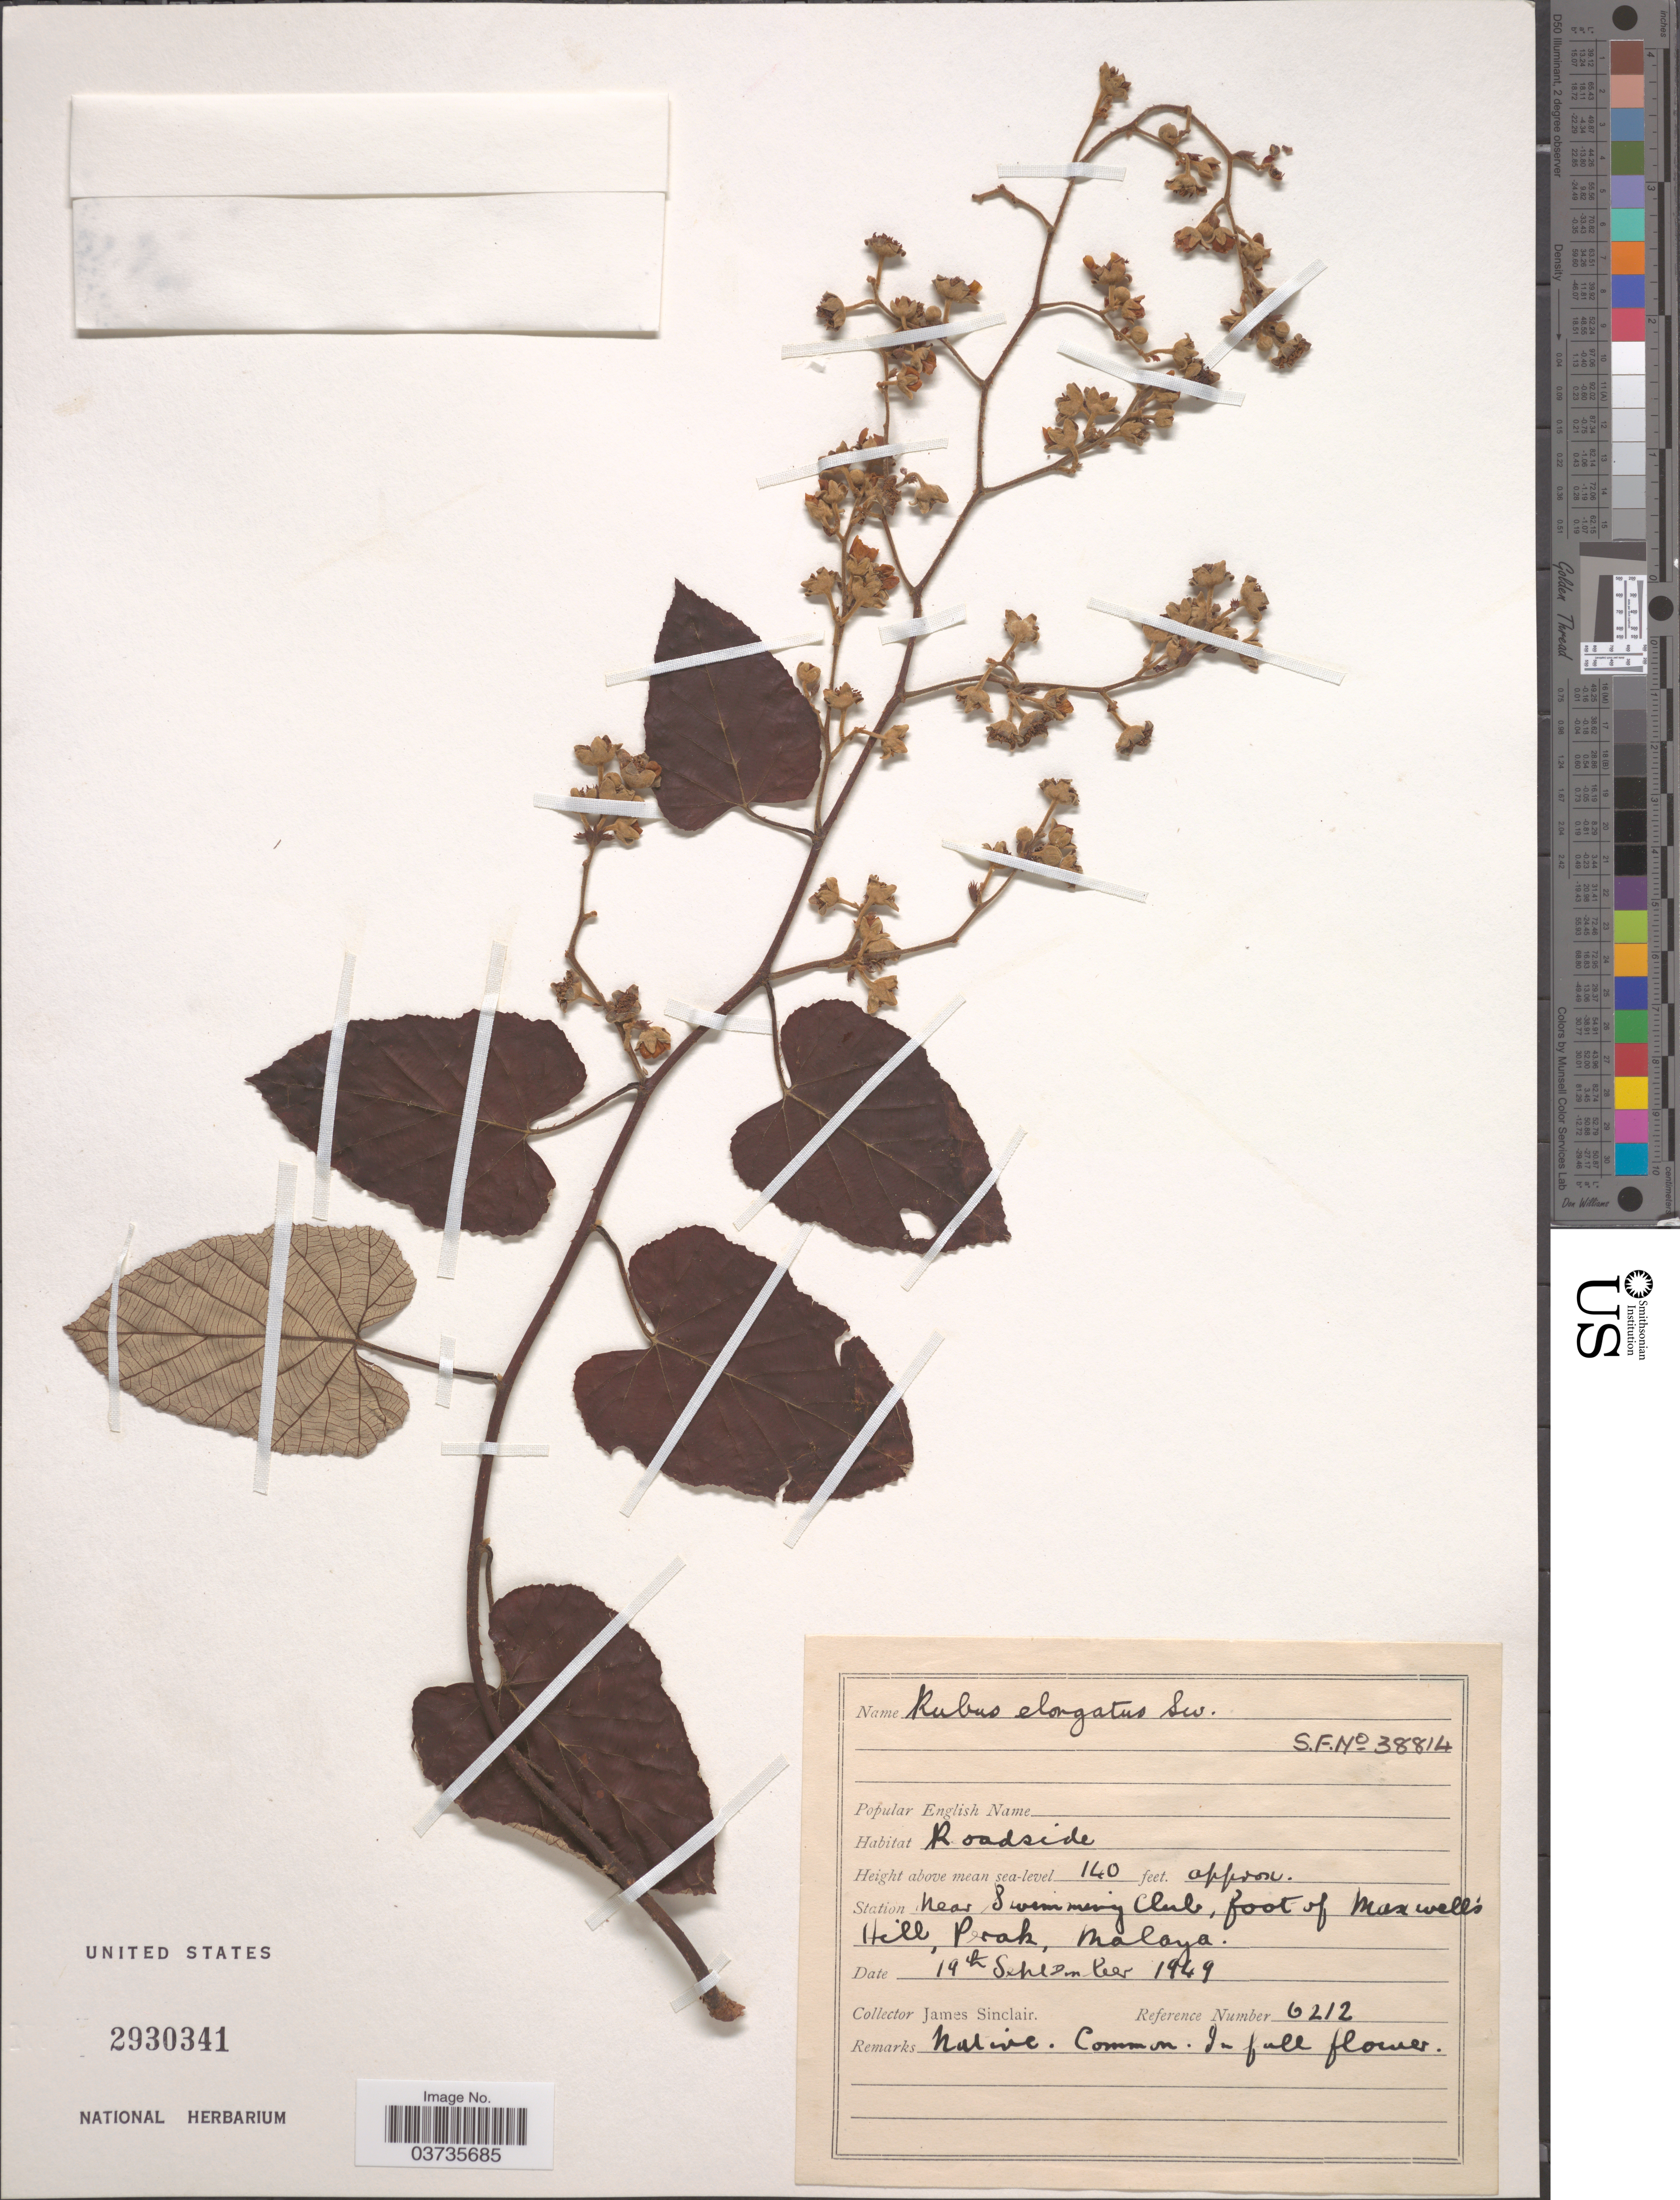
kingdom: Plantae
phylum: Tracheophyta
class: Magnoliopsida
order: Rosales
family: Rosaceae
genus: Rubus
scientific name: Rubus elongatus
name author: Sm.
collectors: J. Sinclair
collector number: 6212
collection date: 1949-09-19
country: Malaysia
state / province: Perak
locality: Station near Swimming Club, foot of Maxwell's Hill, Perak, Malaya.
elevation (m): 43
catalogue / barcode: US 2930341